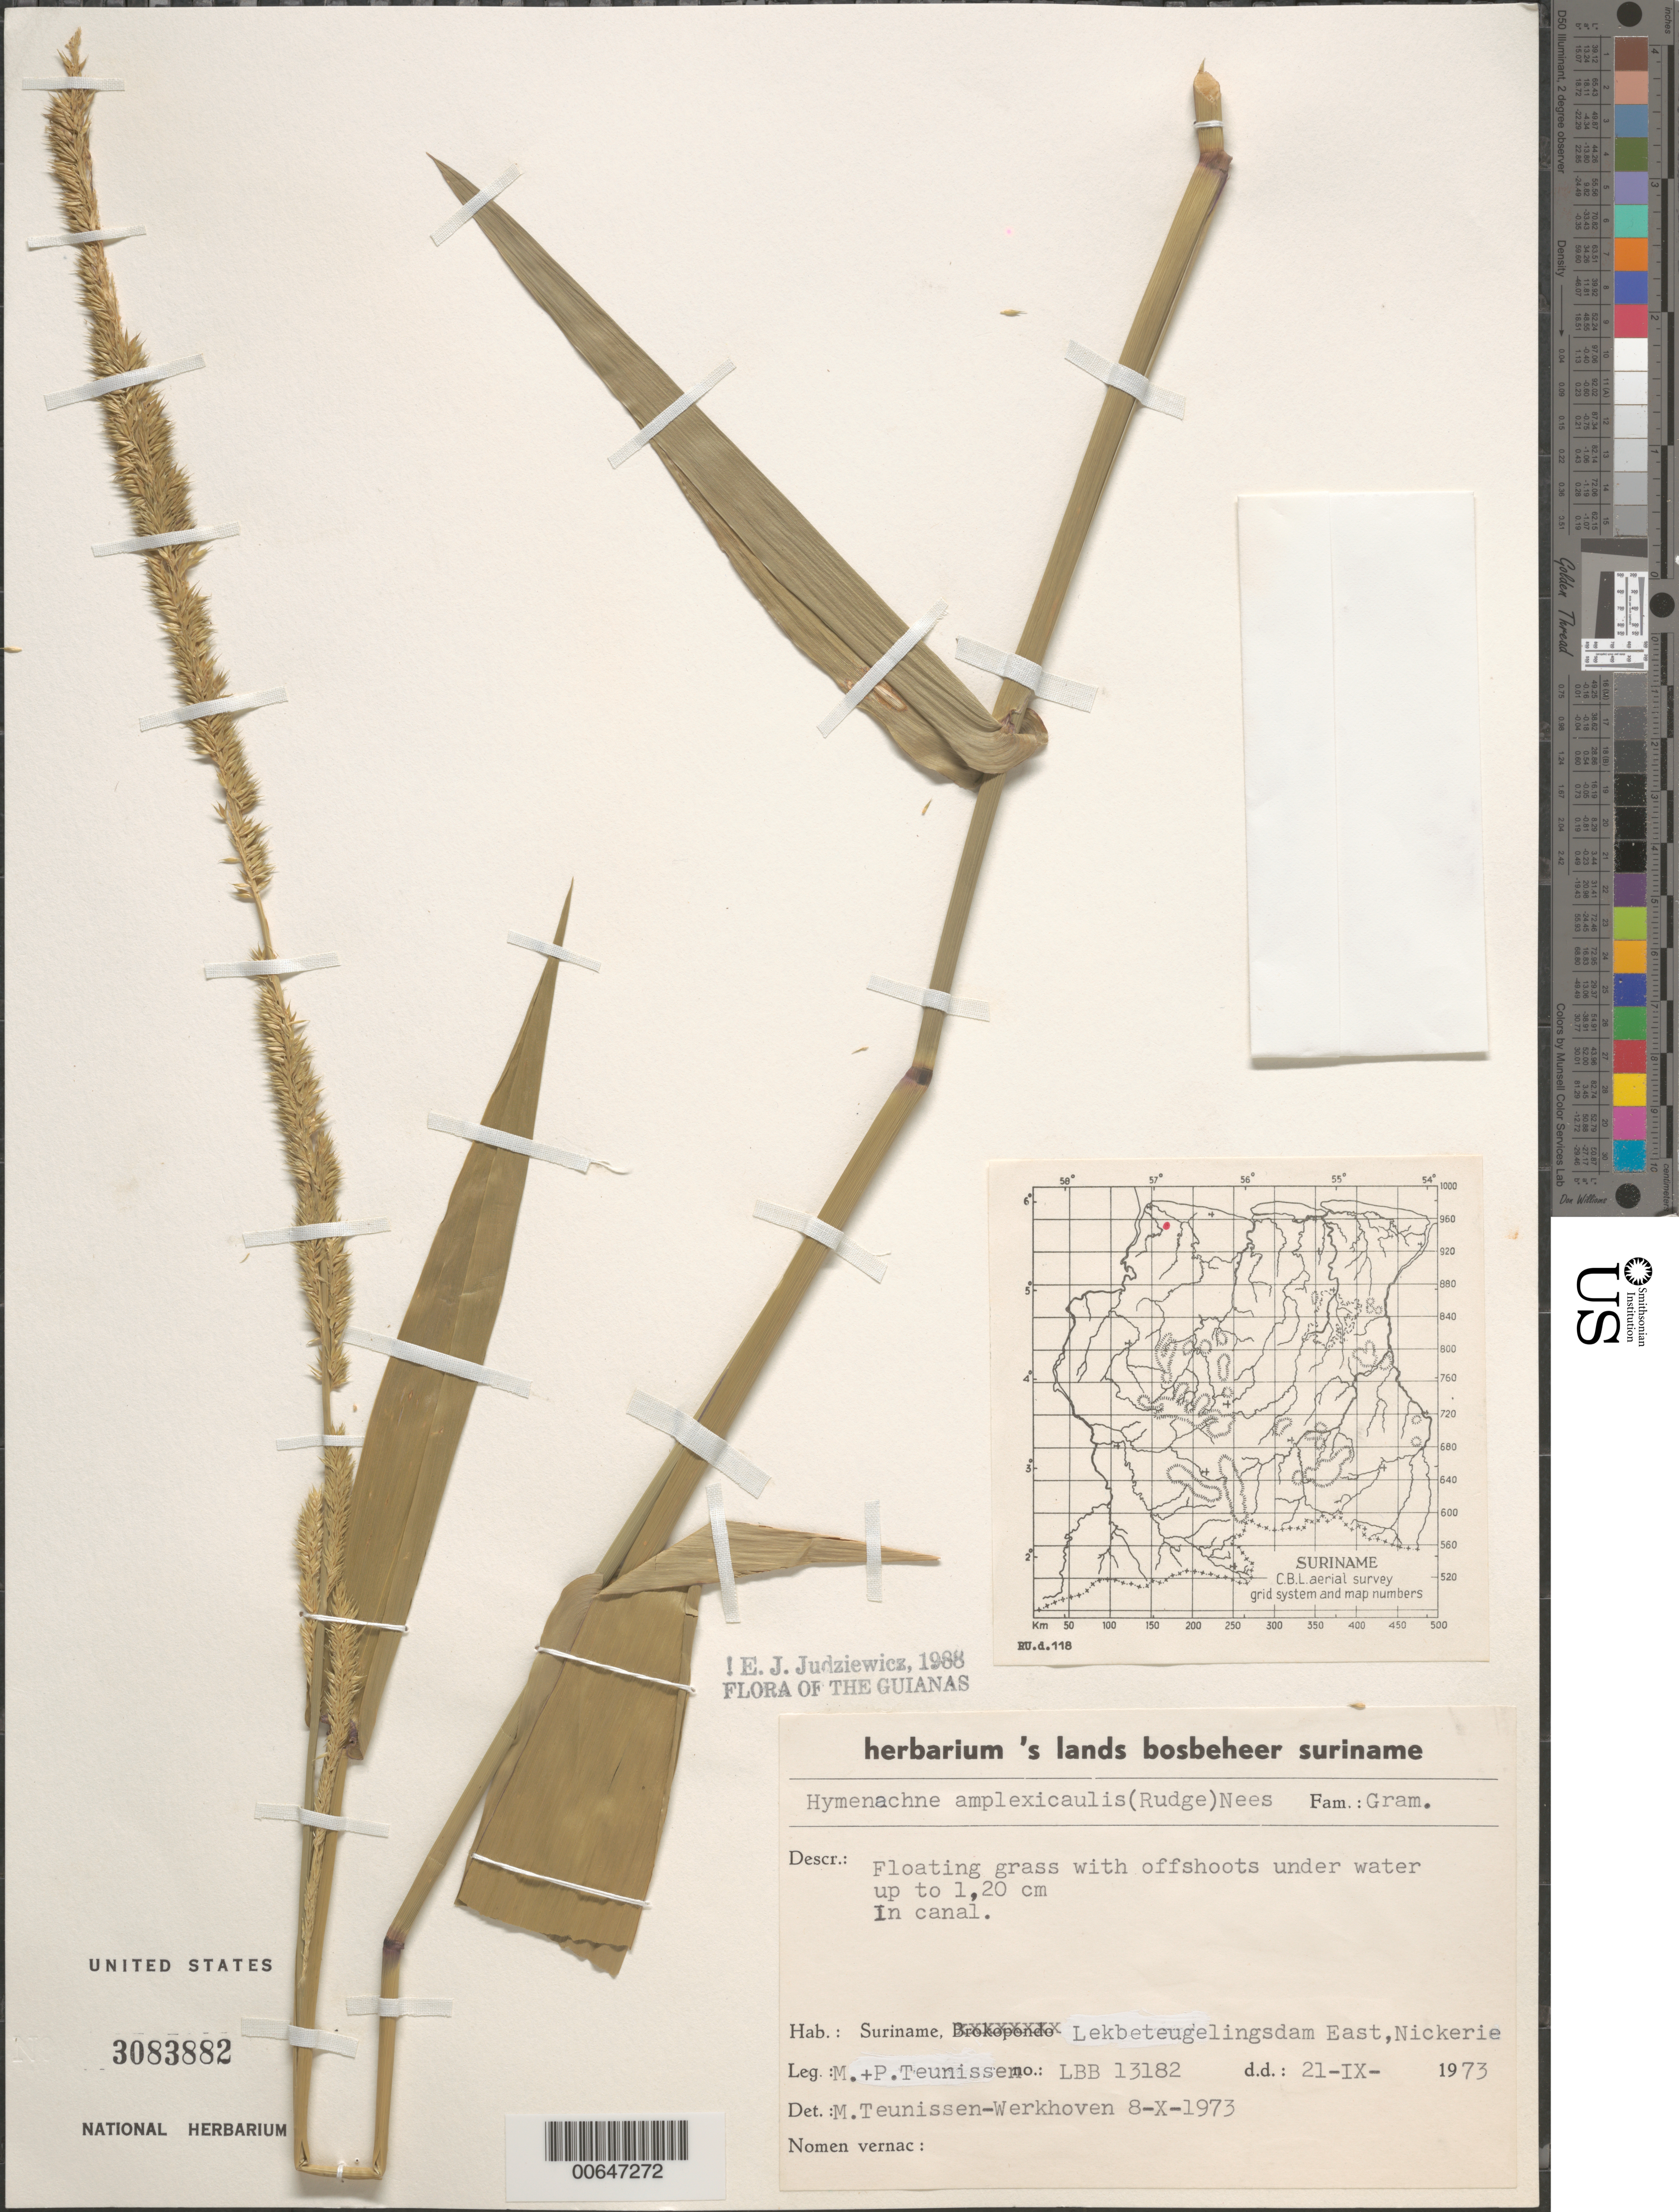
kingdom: Plantae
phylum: Tracheophyta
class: Liliopsida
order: Poales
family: Poaceae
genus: Hymenachne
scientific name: Hymenachne amplexicaulis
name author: (Rudge) Nees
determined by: Judziewicz, E. J.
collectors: M. Teunissen-werkhoven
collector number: LBB 13182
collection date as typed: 21-Sep-73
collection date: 1973-09-21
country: Suriname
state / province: Nickerie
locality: Lekbeteugelingsdam Oost, Nickerie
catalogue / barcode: US 3083882